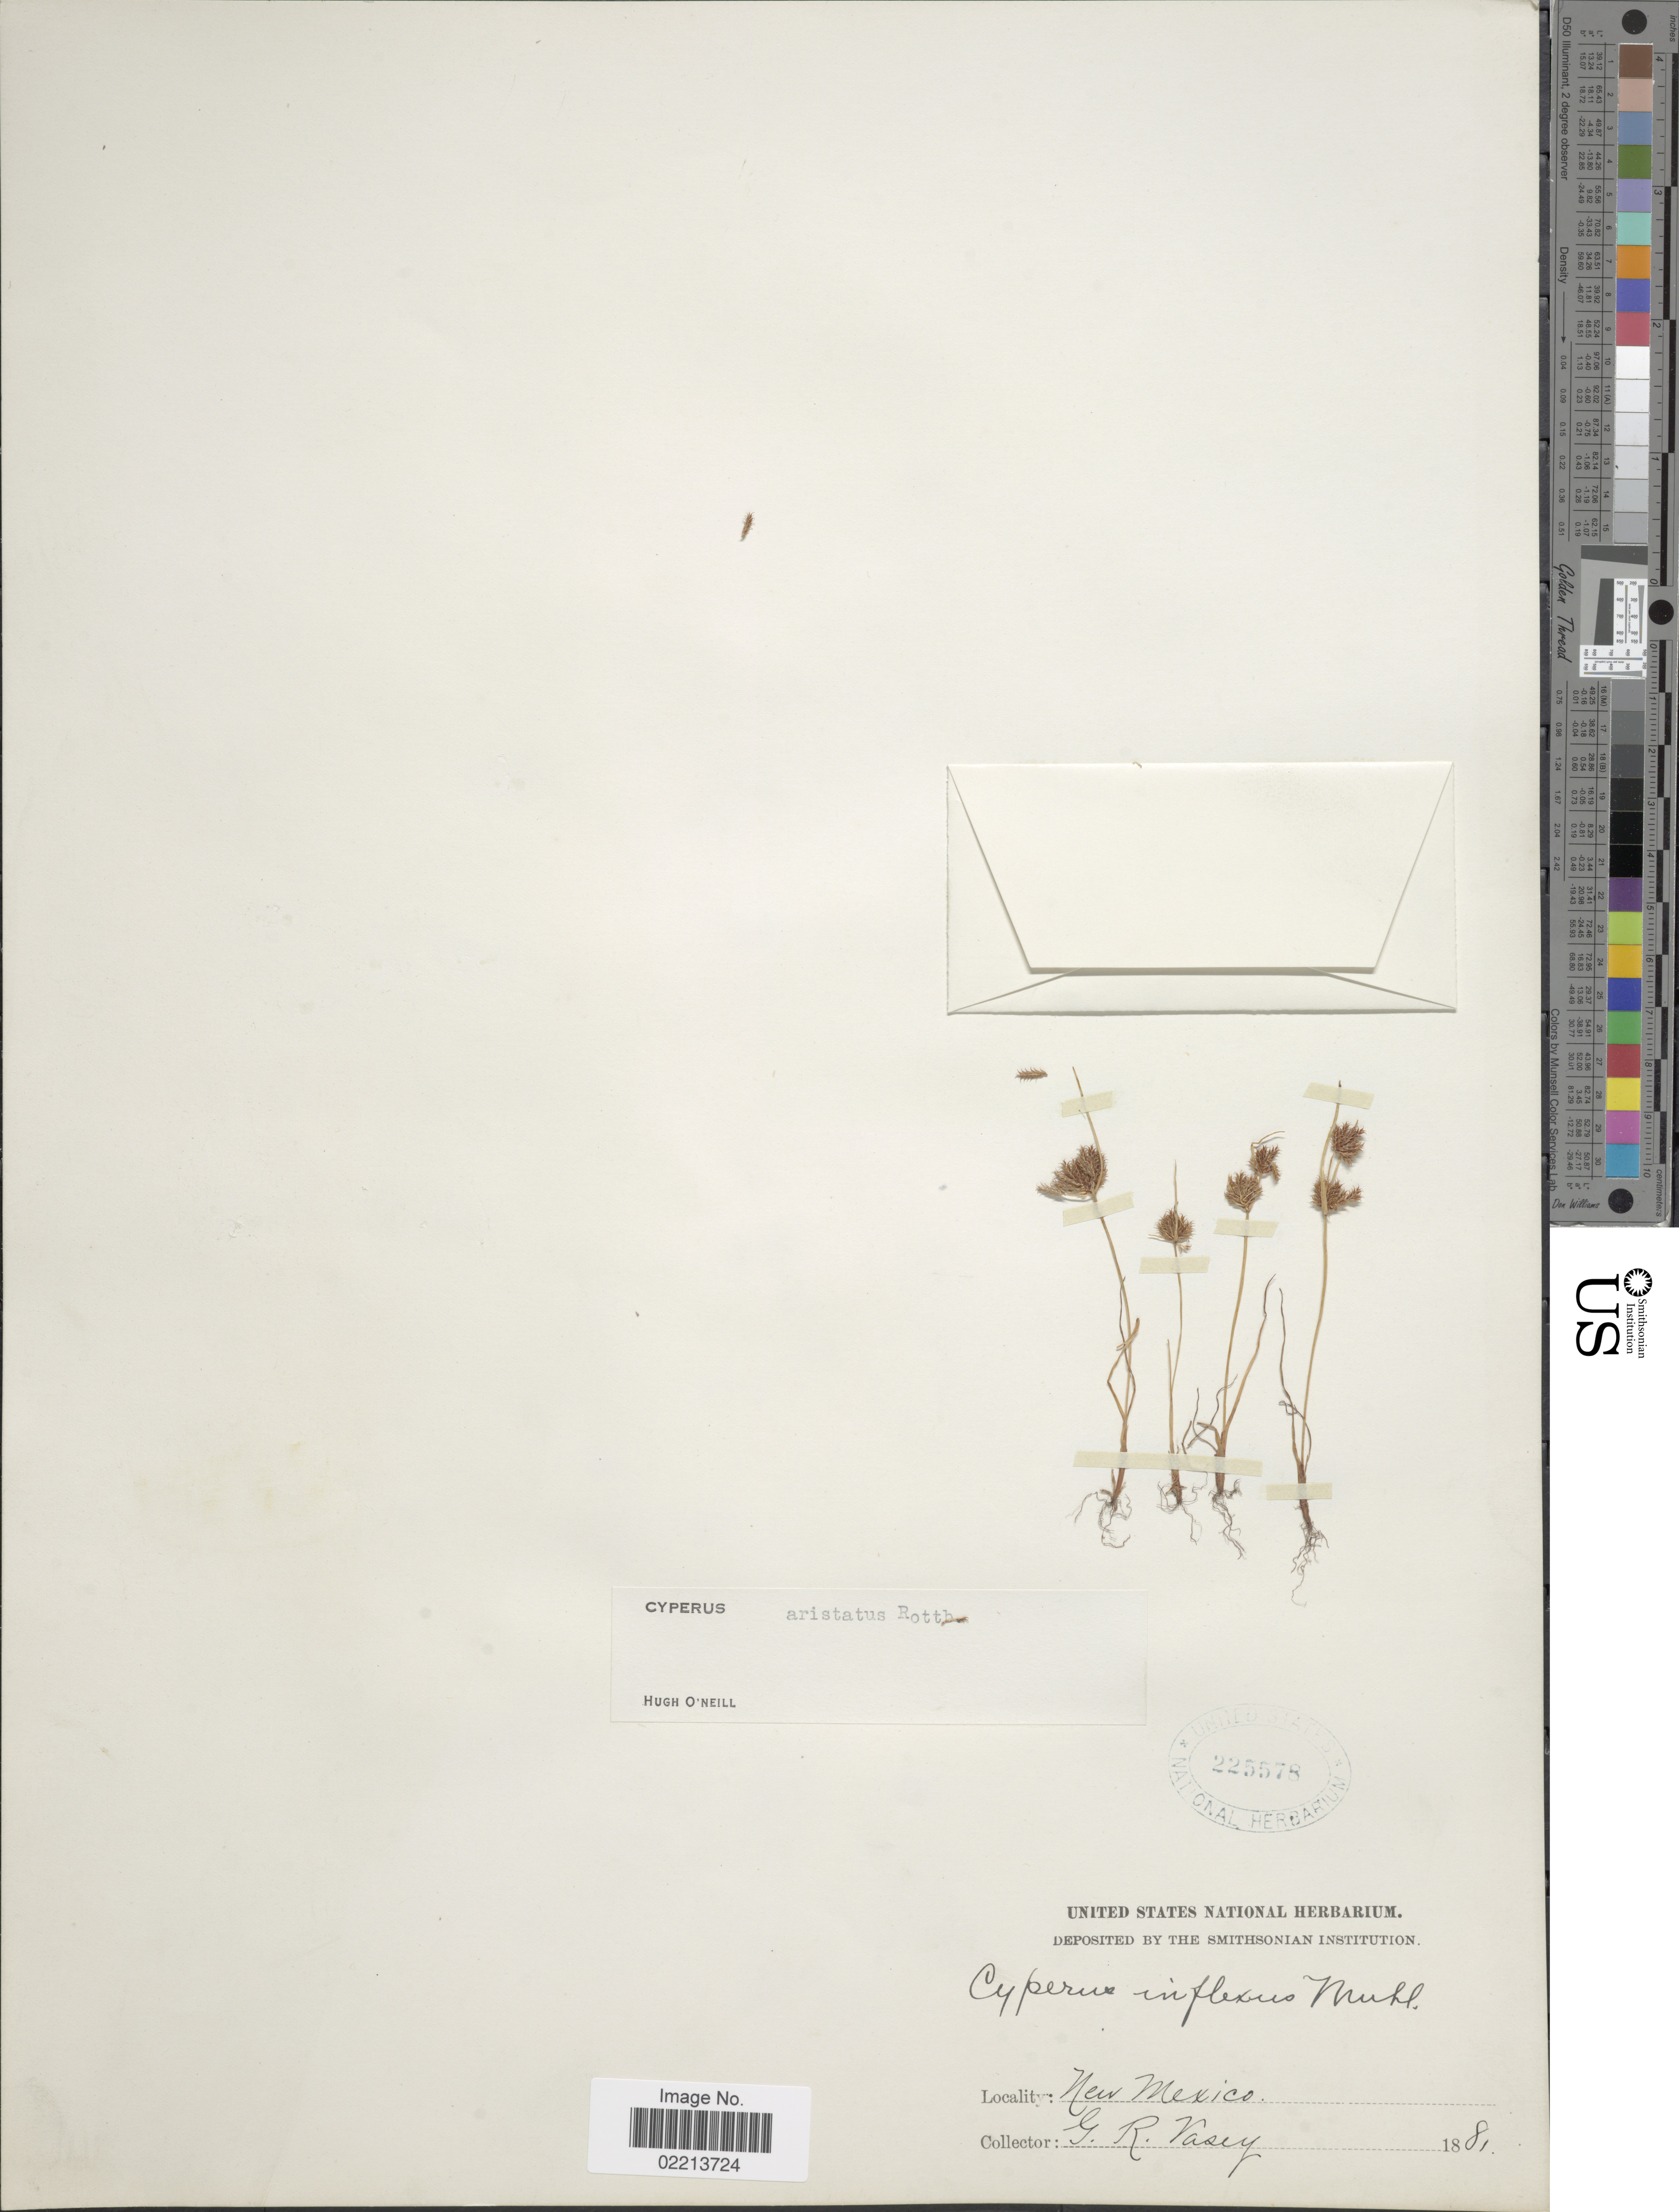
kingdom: Plantae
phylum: Tracheophyta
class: Liliopsida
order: Poales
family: Cyperaceae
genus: Cyperus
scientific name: Cyperus squarrosus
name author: L.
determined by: Strong, Mark T., (BOT), Smithsonian Institution - National Museum of Natural History (UNITED STATES)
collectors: G. R. Vasey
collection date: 1881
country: United States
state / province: New Mexico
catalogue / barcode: US 225578